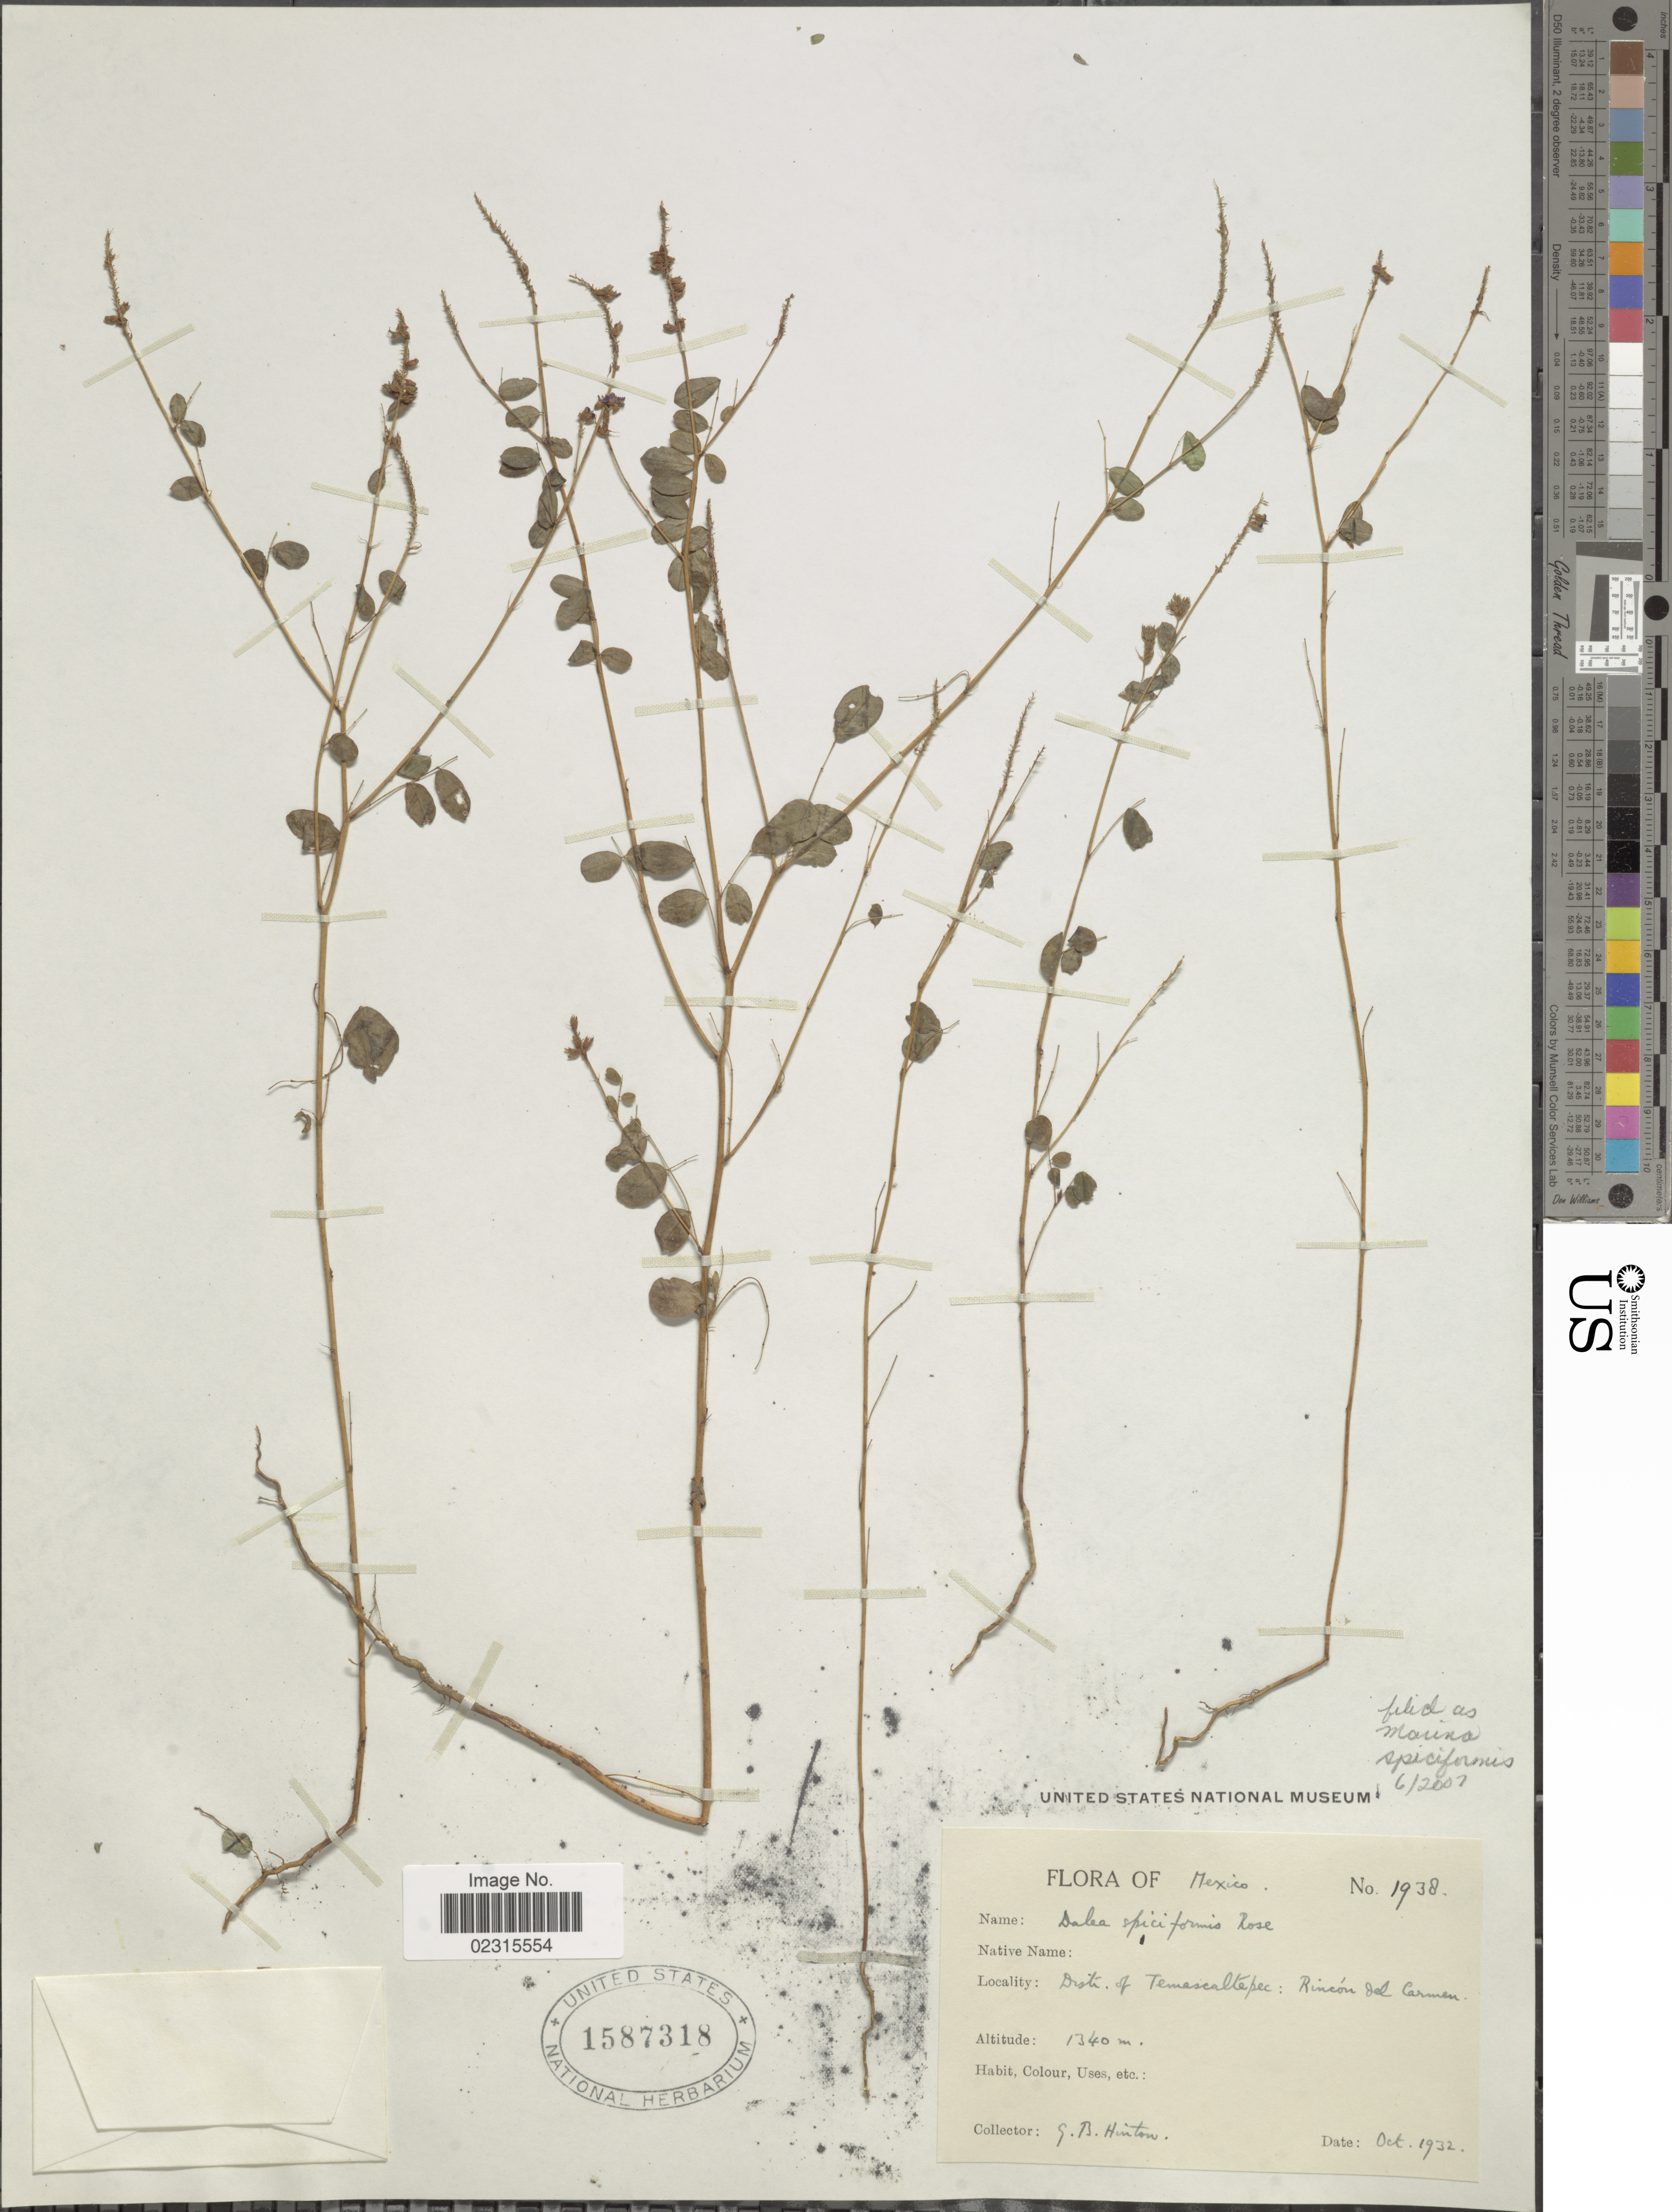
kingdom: Plantae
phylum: Tracheophyta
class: Magnoliopsida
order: Fabales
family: Fabaceae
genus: Marina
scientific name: Marina spiciformis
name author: (Rose) Barneby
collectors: G. B. Hinton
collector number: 1938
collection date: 1932-10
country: Mexico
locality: Distr. of Temascaltepec: Rincon del Carmen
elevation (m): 1340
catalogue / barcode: US 1587318